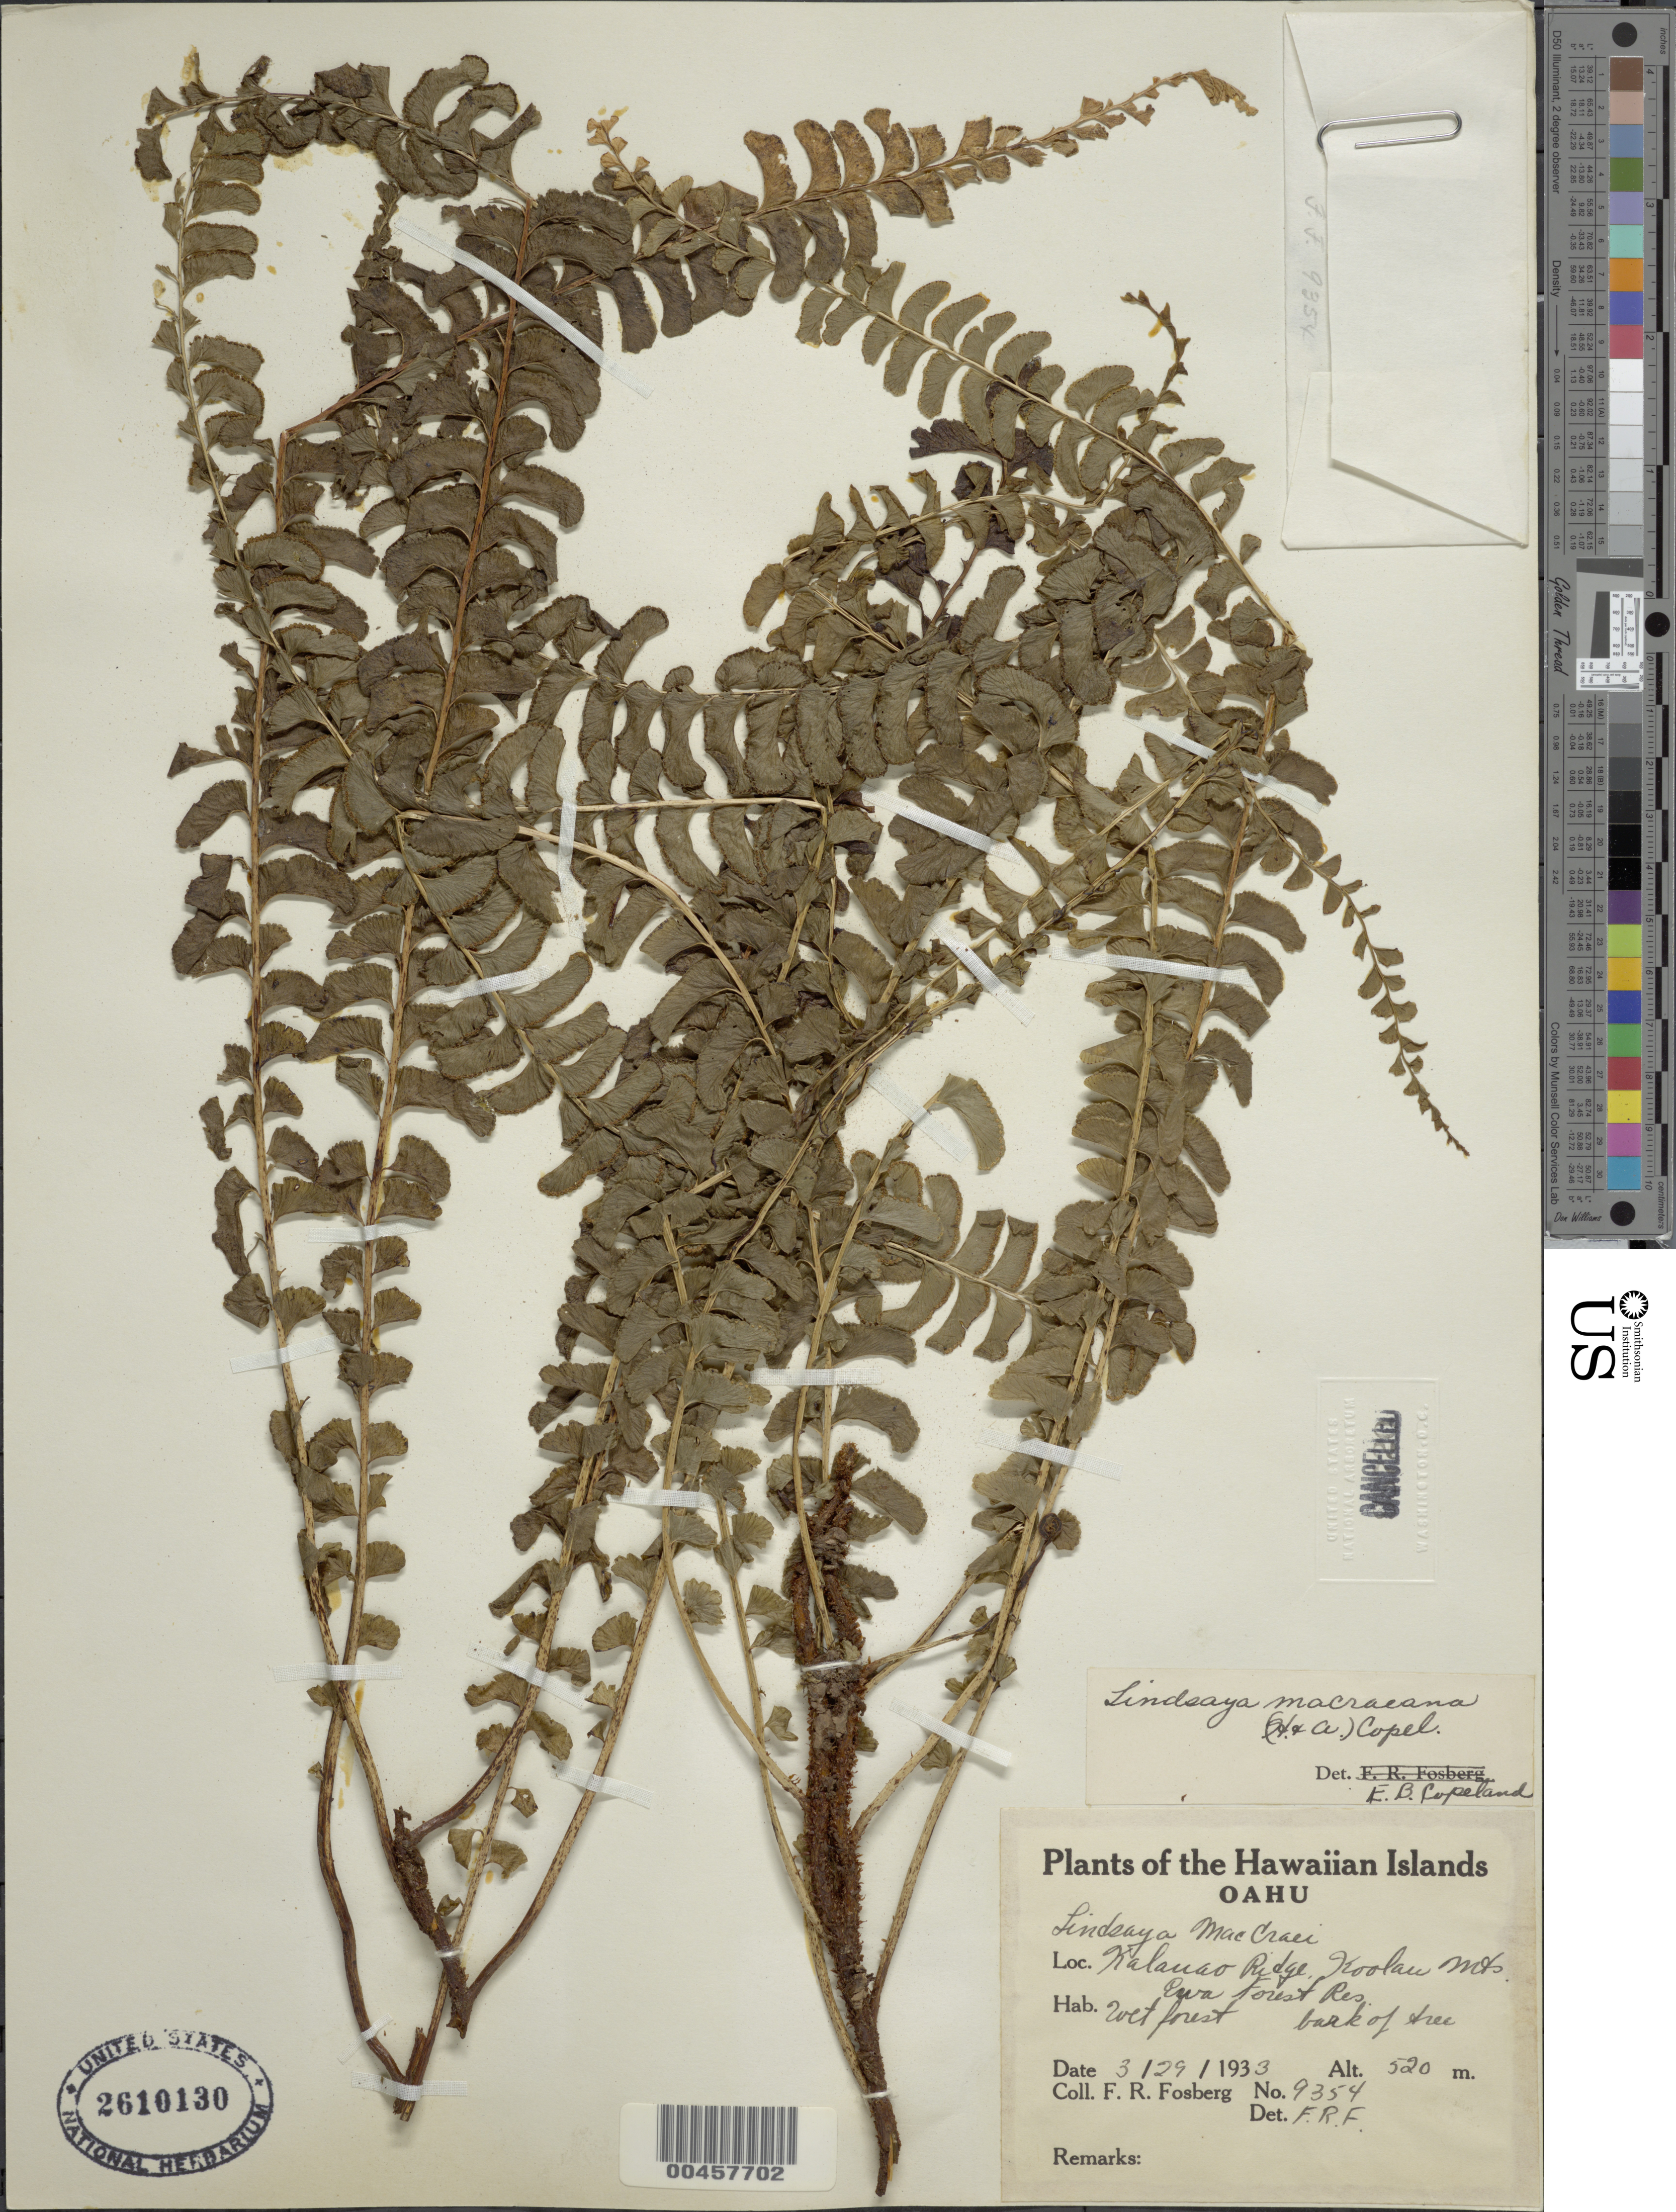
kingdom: Plantae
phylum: Tracheophyta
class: Polypodiopsida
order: Polypodiales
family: Lindsaeaceae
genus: Lindsaea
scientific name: Lindsaea repens var. macraeana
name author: (Hook. & Arn.) Mett. ex Kuhn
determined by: Copeland, E. B.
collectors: F. R. Fosberg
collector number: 9354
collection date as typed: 29 Mar 1933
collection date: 1933-03-29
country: United States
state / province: Hawaii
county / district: Honolulu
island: Oahu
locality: Kalauao Ridge, Koolau Mts. Ewa Forest Res.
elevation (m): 520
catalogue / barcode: US 2610130